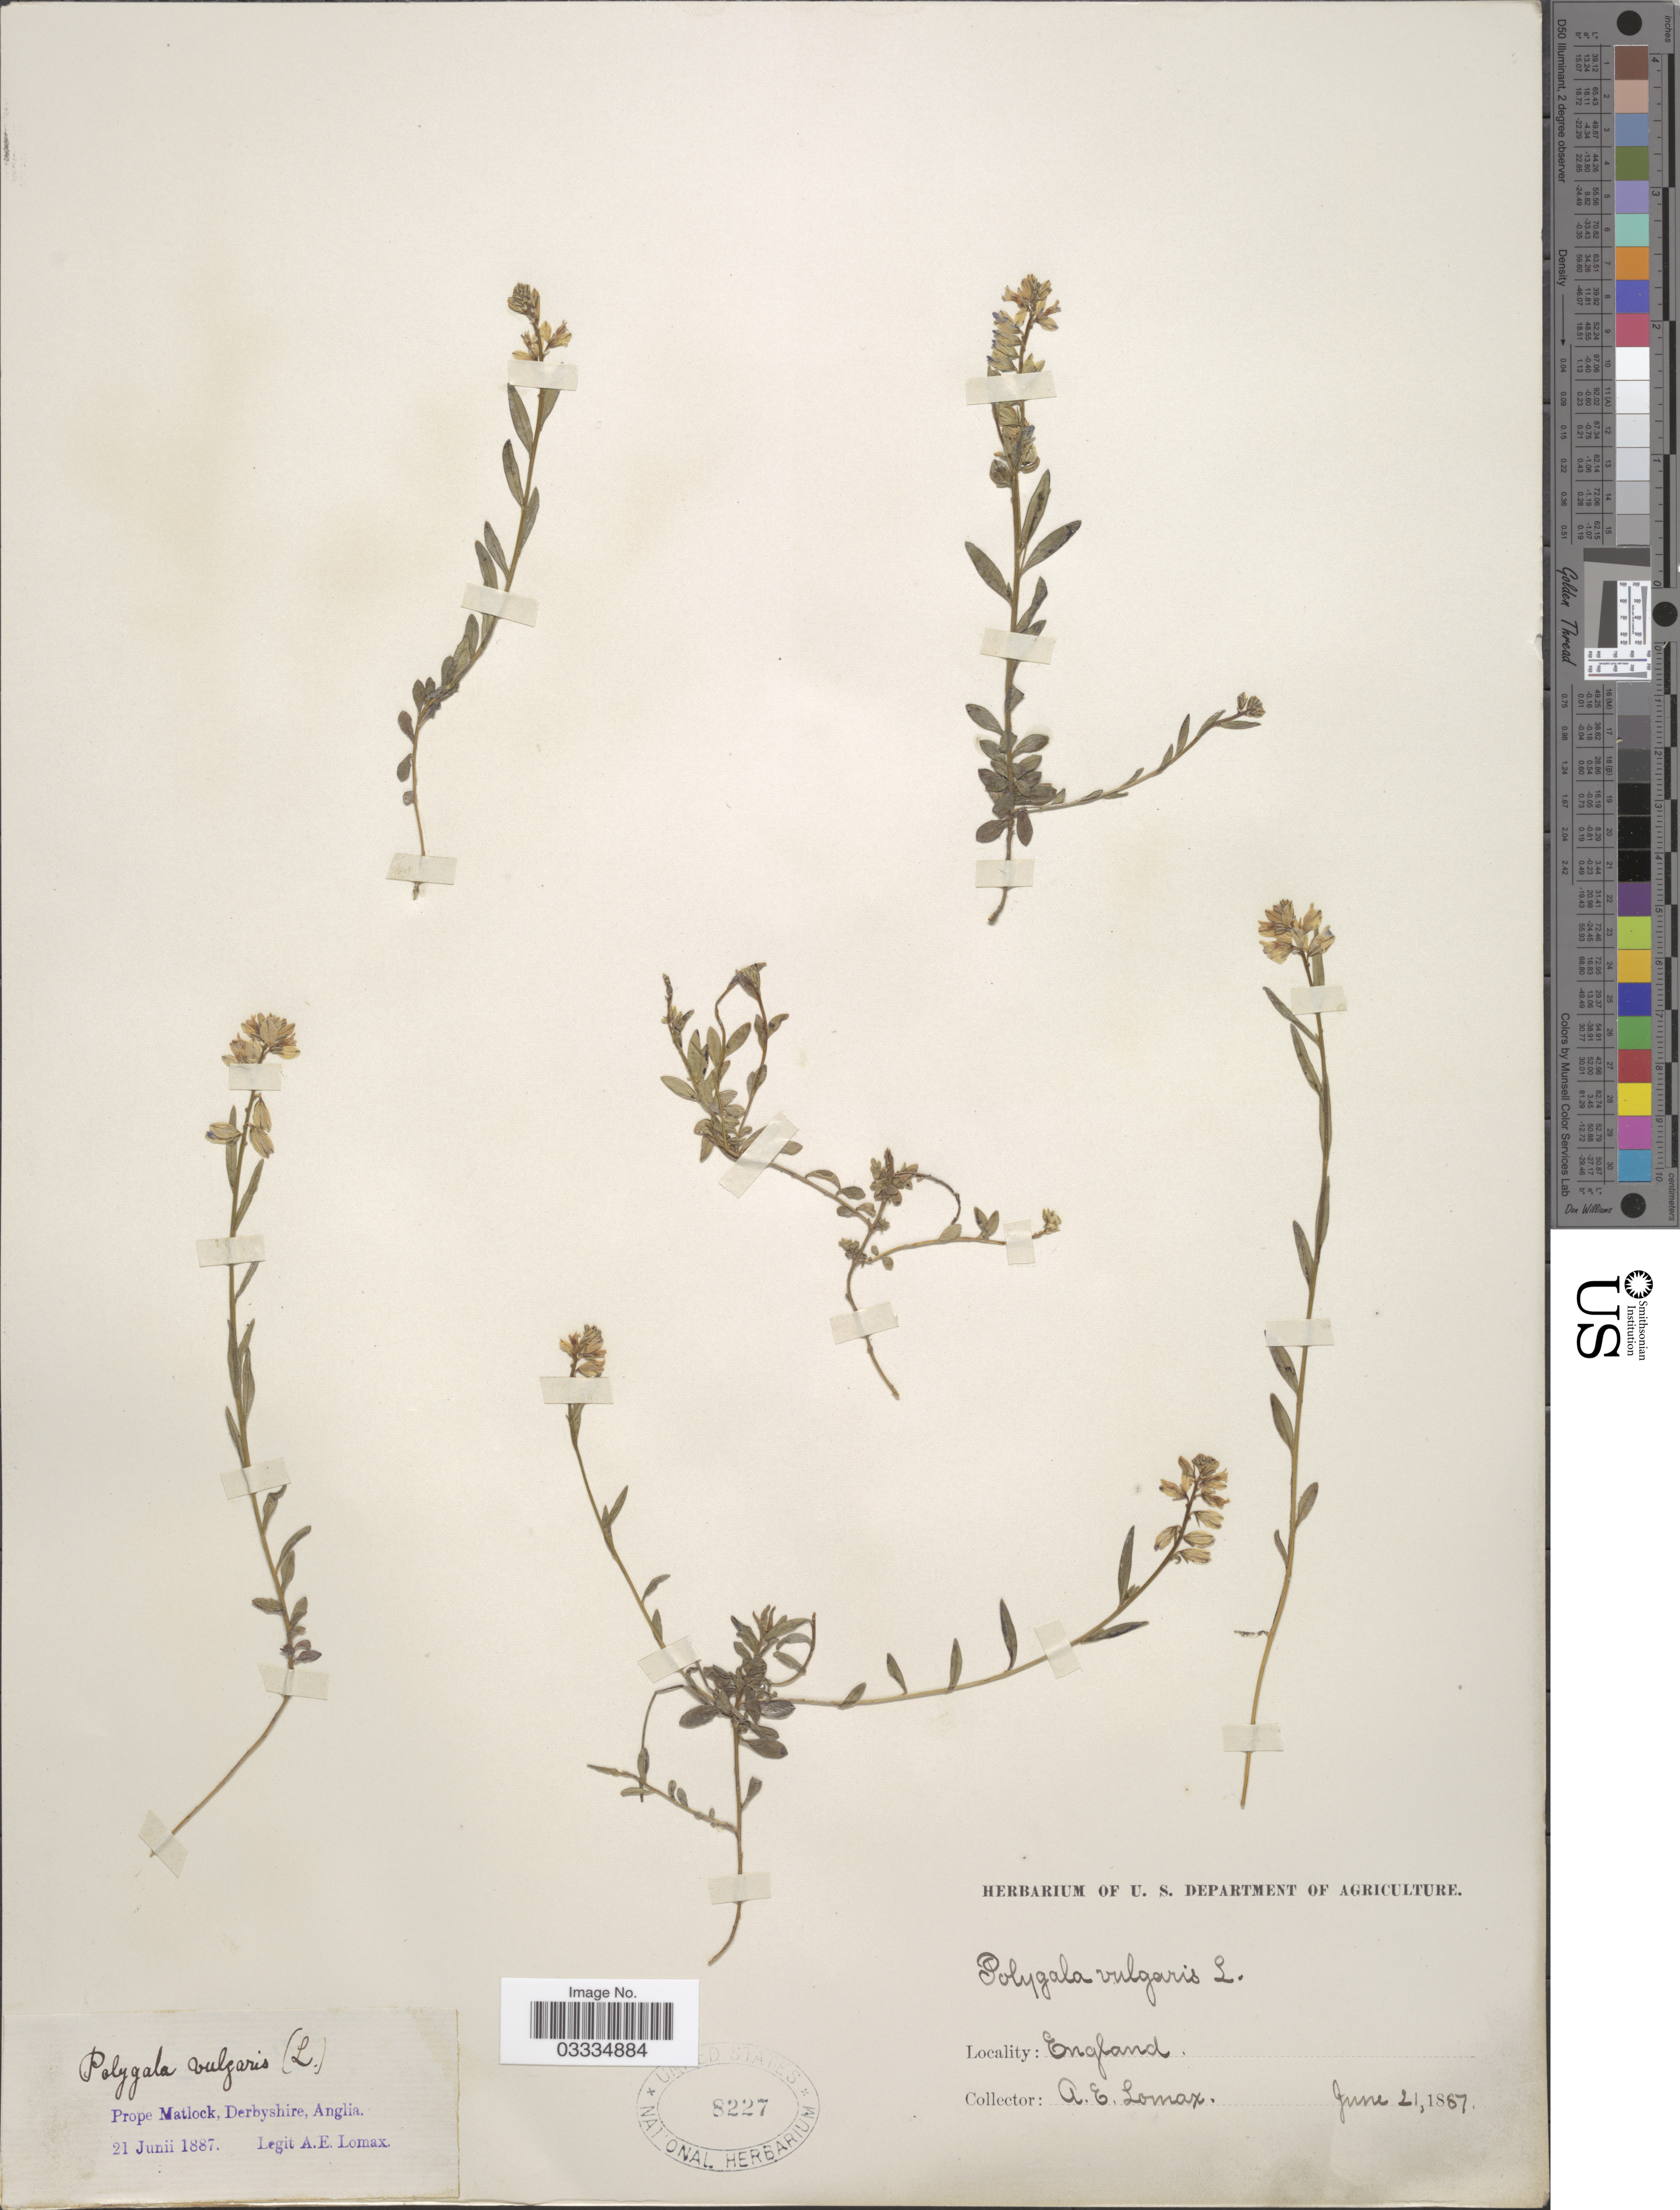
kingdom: Plantae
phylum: Tracheophyta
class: Magnoliopsida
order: Fabales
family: Polygalaceae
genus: Polygala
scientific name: Polygala vulgaris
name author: L.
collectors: A. Lomax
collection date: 1887-06-21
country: United Kingdom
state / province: England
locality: Prope Matlock, Derbyshire, Anglia.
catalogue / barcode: US 8227